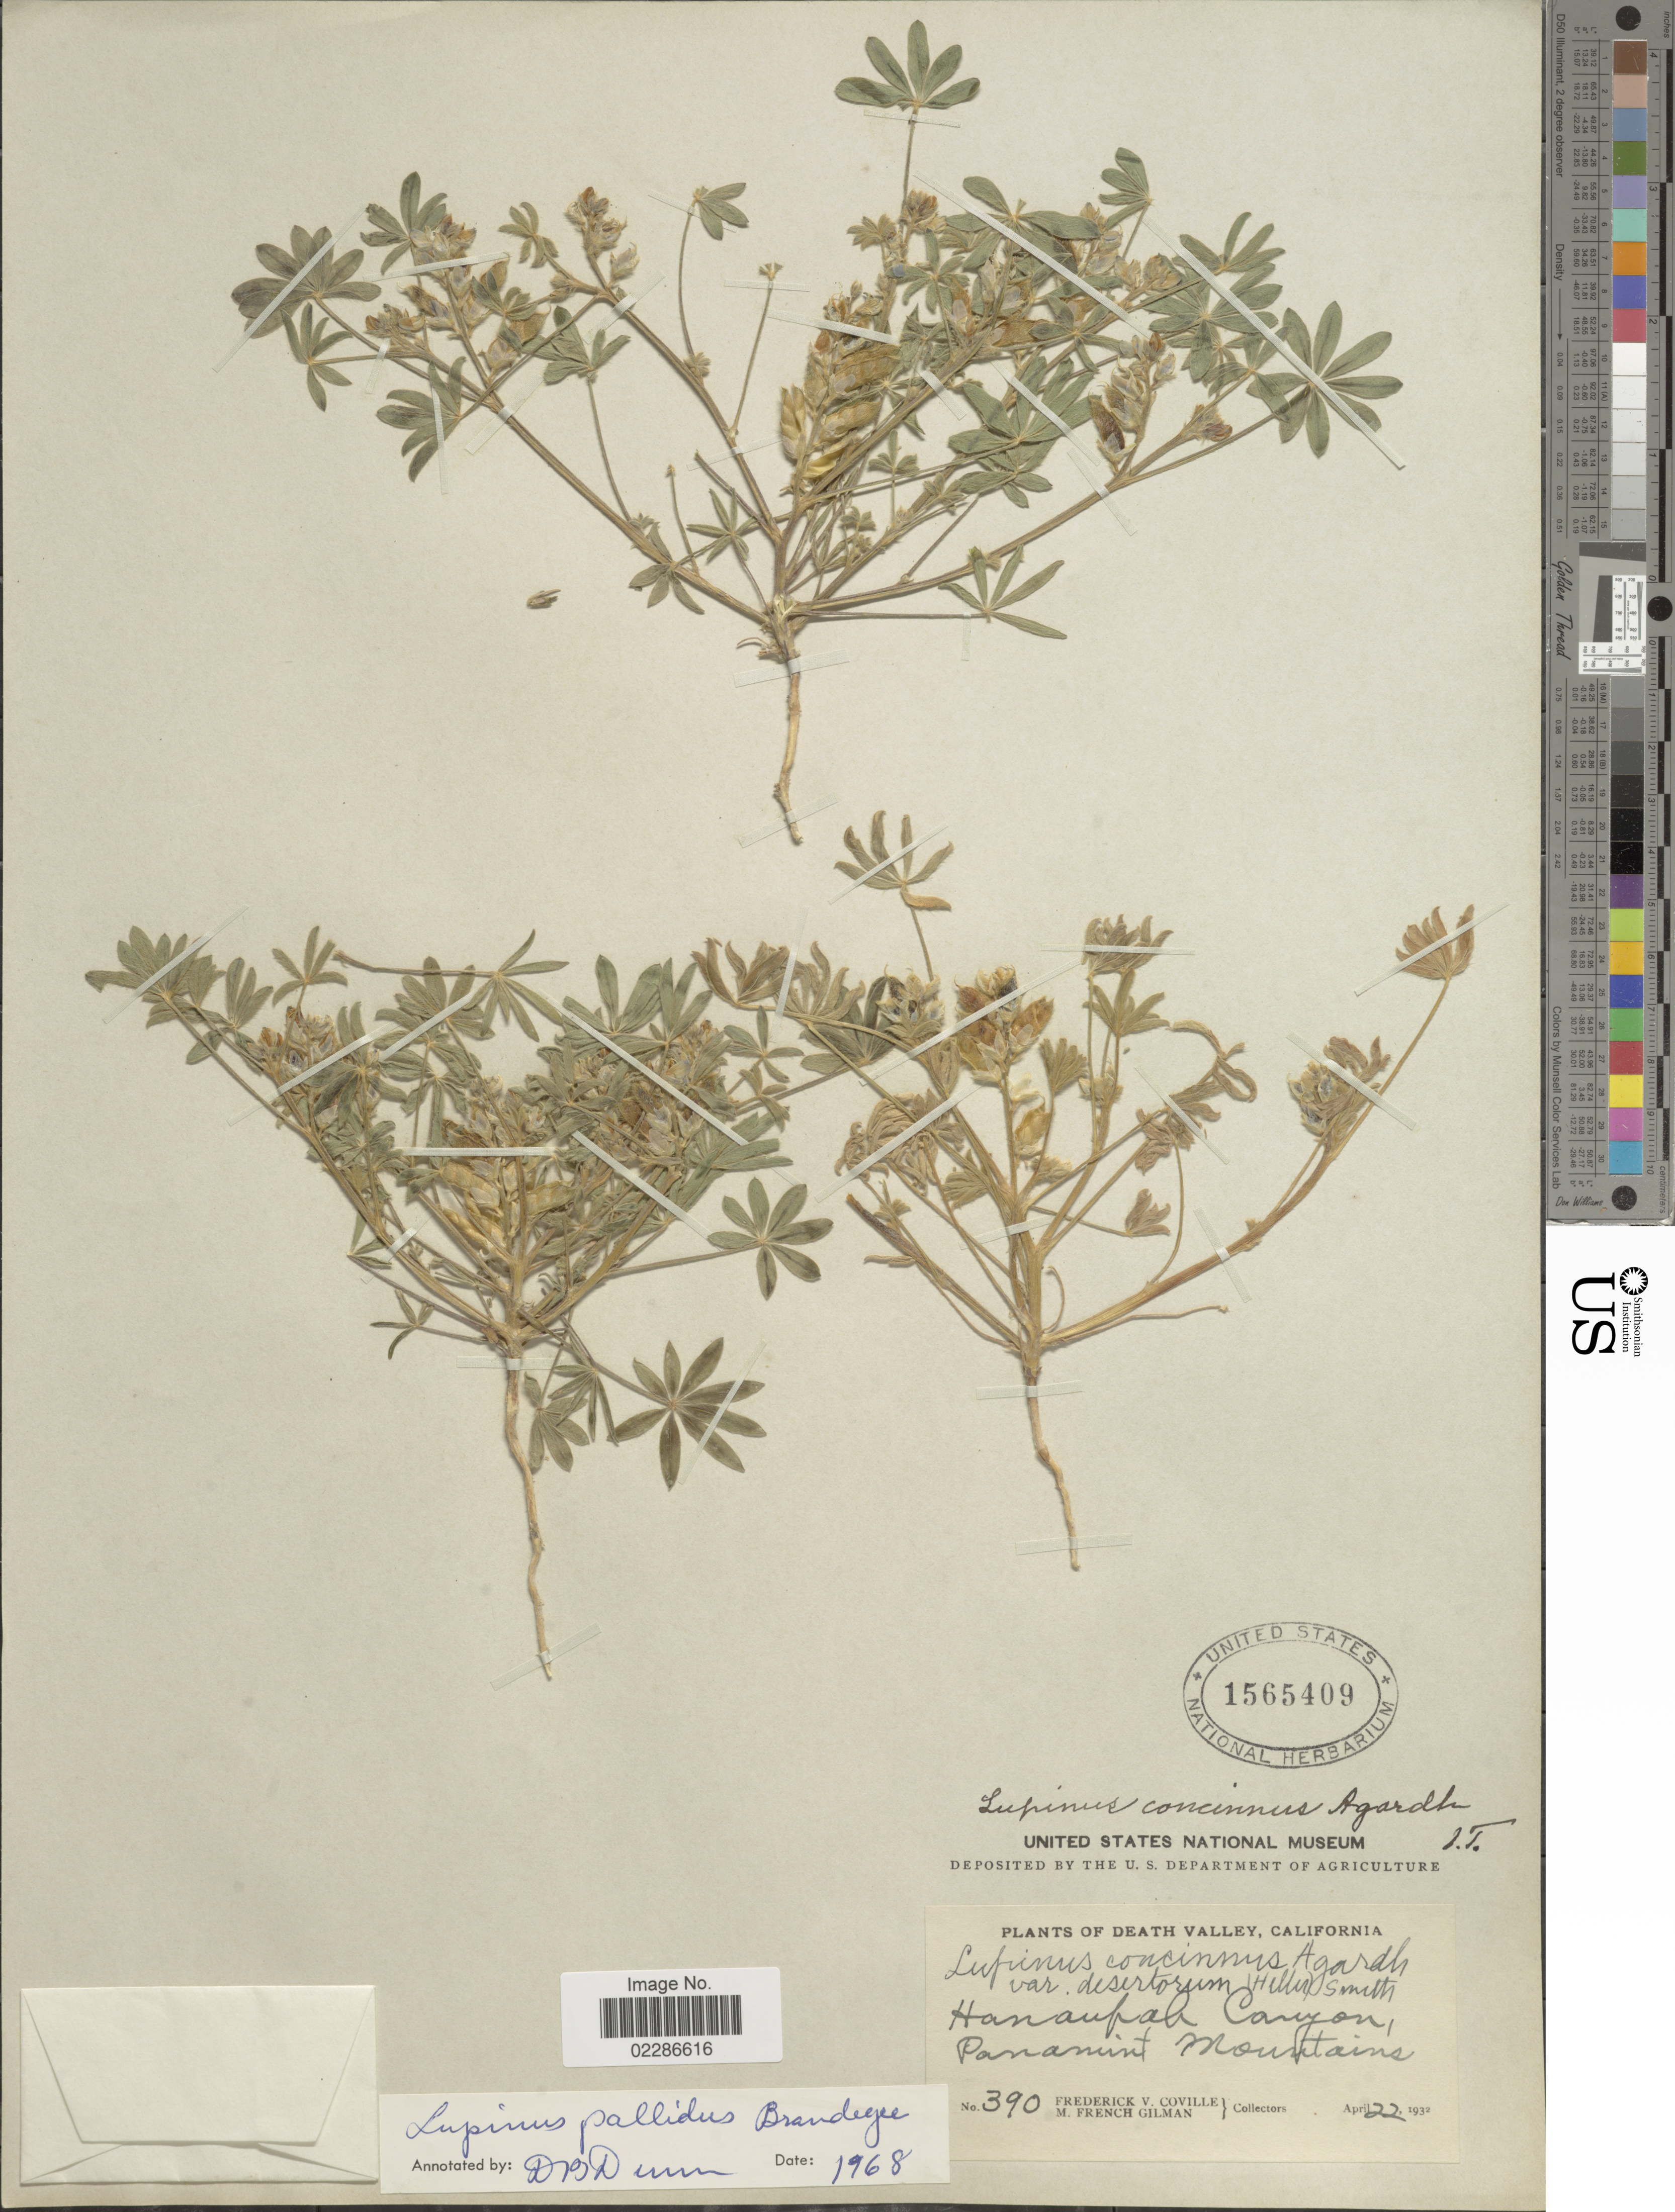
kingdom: Plantae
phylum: Tracheophyta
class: Magnoliopsida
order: Fabales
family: Fabaceae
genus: Lupinus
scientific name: Lupinus pallidus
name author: Brandegee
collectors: F. V. Coville & M. F. Gilman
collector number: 390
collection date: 1932-04-22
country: United States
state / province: California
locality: Death Valley, Hanaupah Canyon, Panamint Mountains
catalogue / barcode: US 1565409